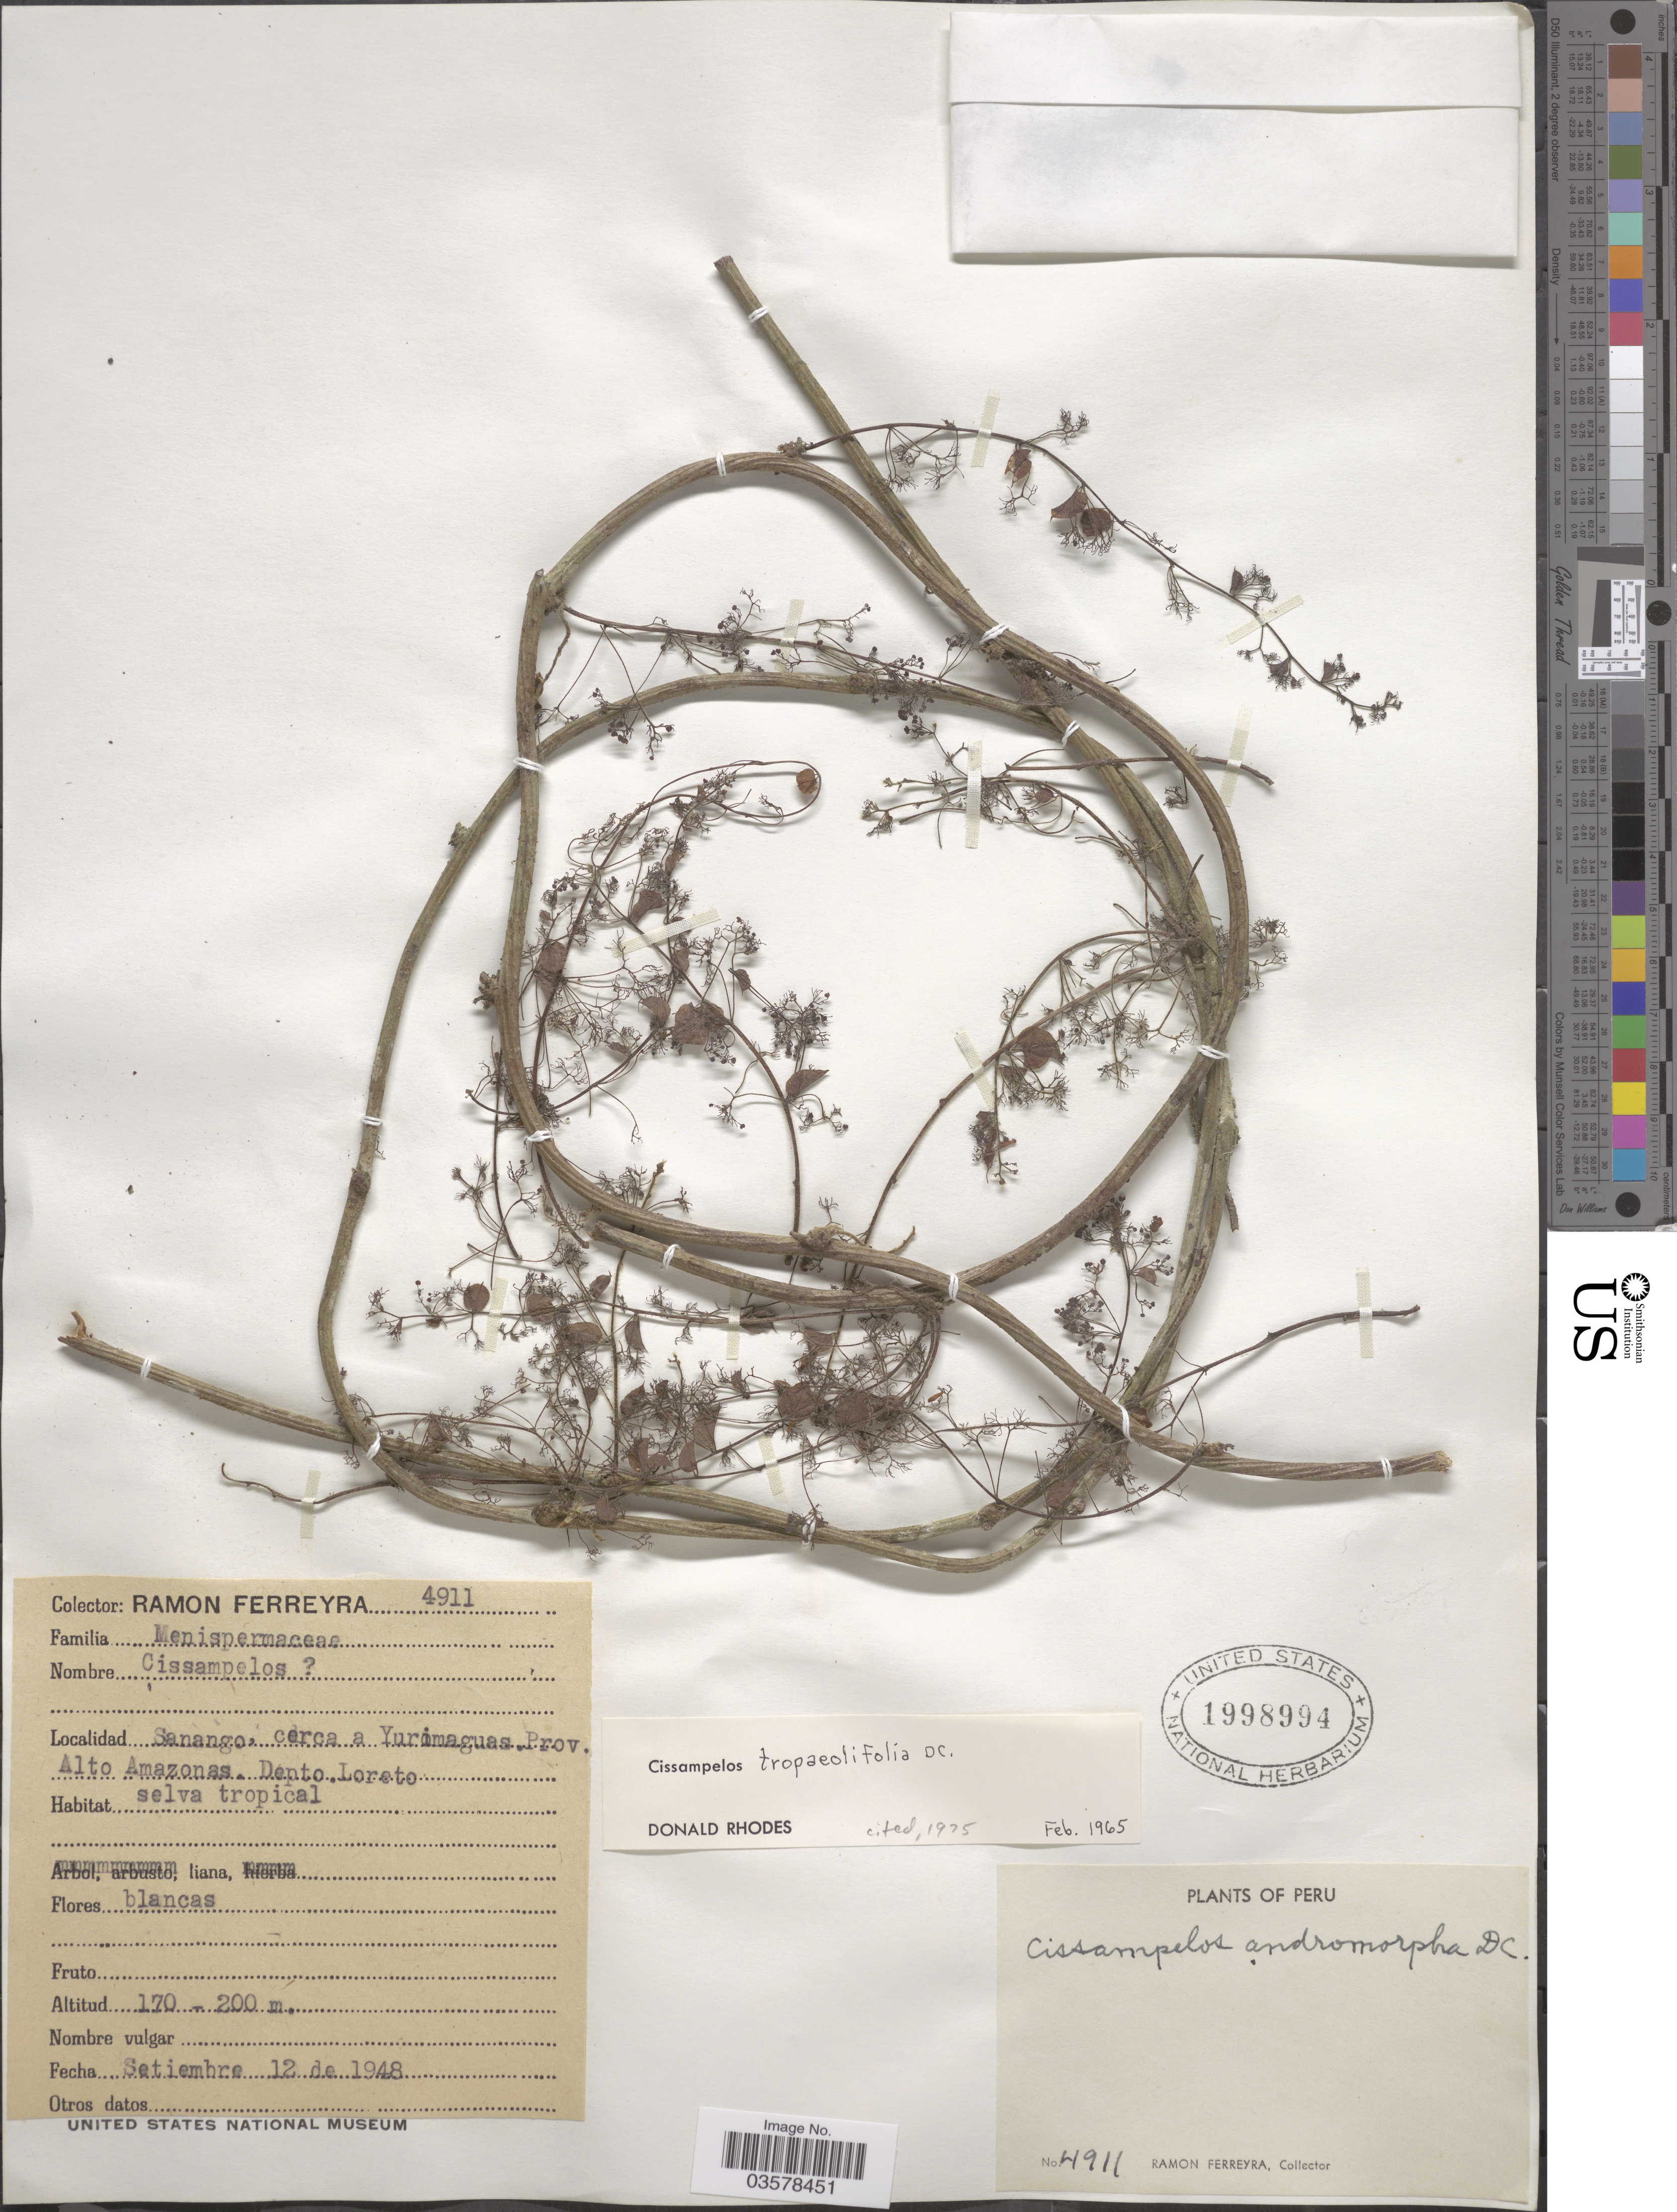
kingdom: Plantae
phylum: Tracheophyta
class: Magnoliopsida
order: Ranunculales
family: Menispermaceae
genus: Cissampelos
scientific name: Cissampelos tropaeolifolia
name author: DC.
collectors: R. A. Ferreyra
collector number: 4911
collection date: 1948-09-12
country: Peru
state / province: Loreto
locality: Sanango, cerca a Yurimaguas. Prov. Alto Amazonas. Depto. Loreto.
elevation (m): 170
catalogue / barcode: US 1998994